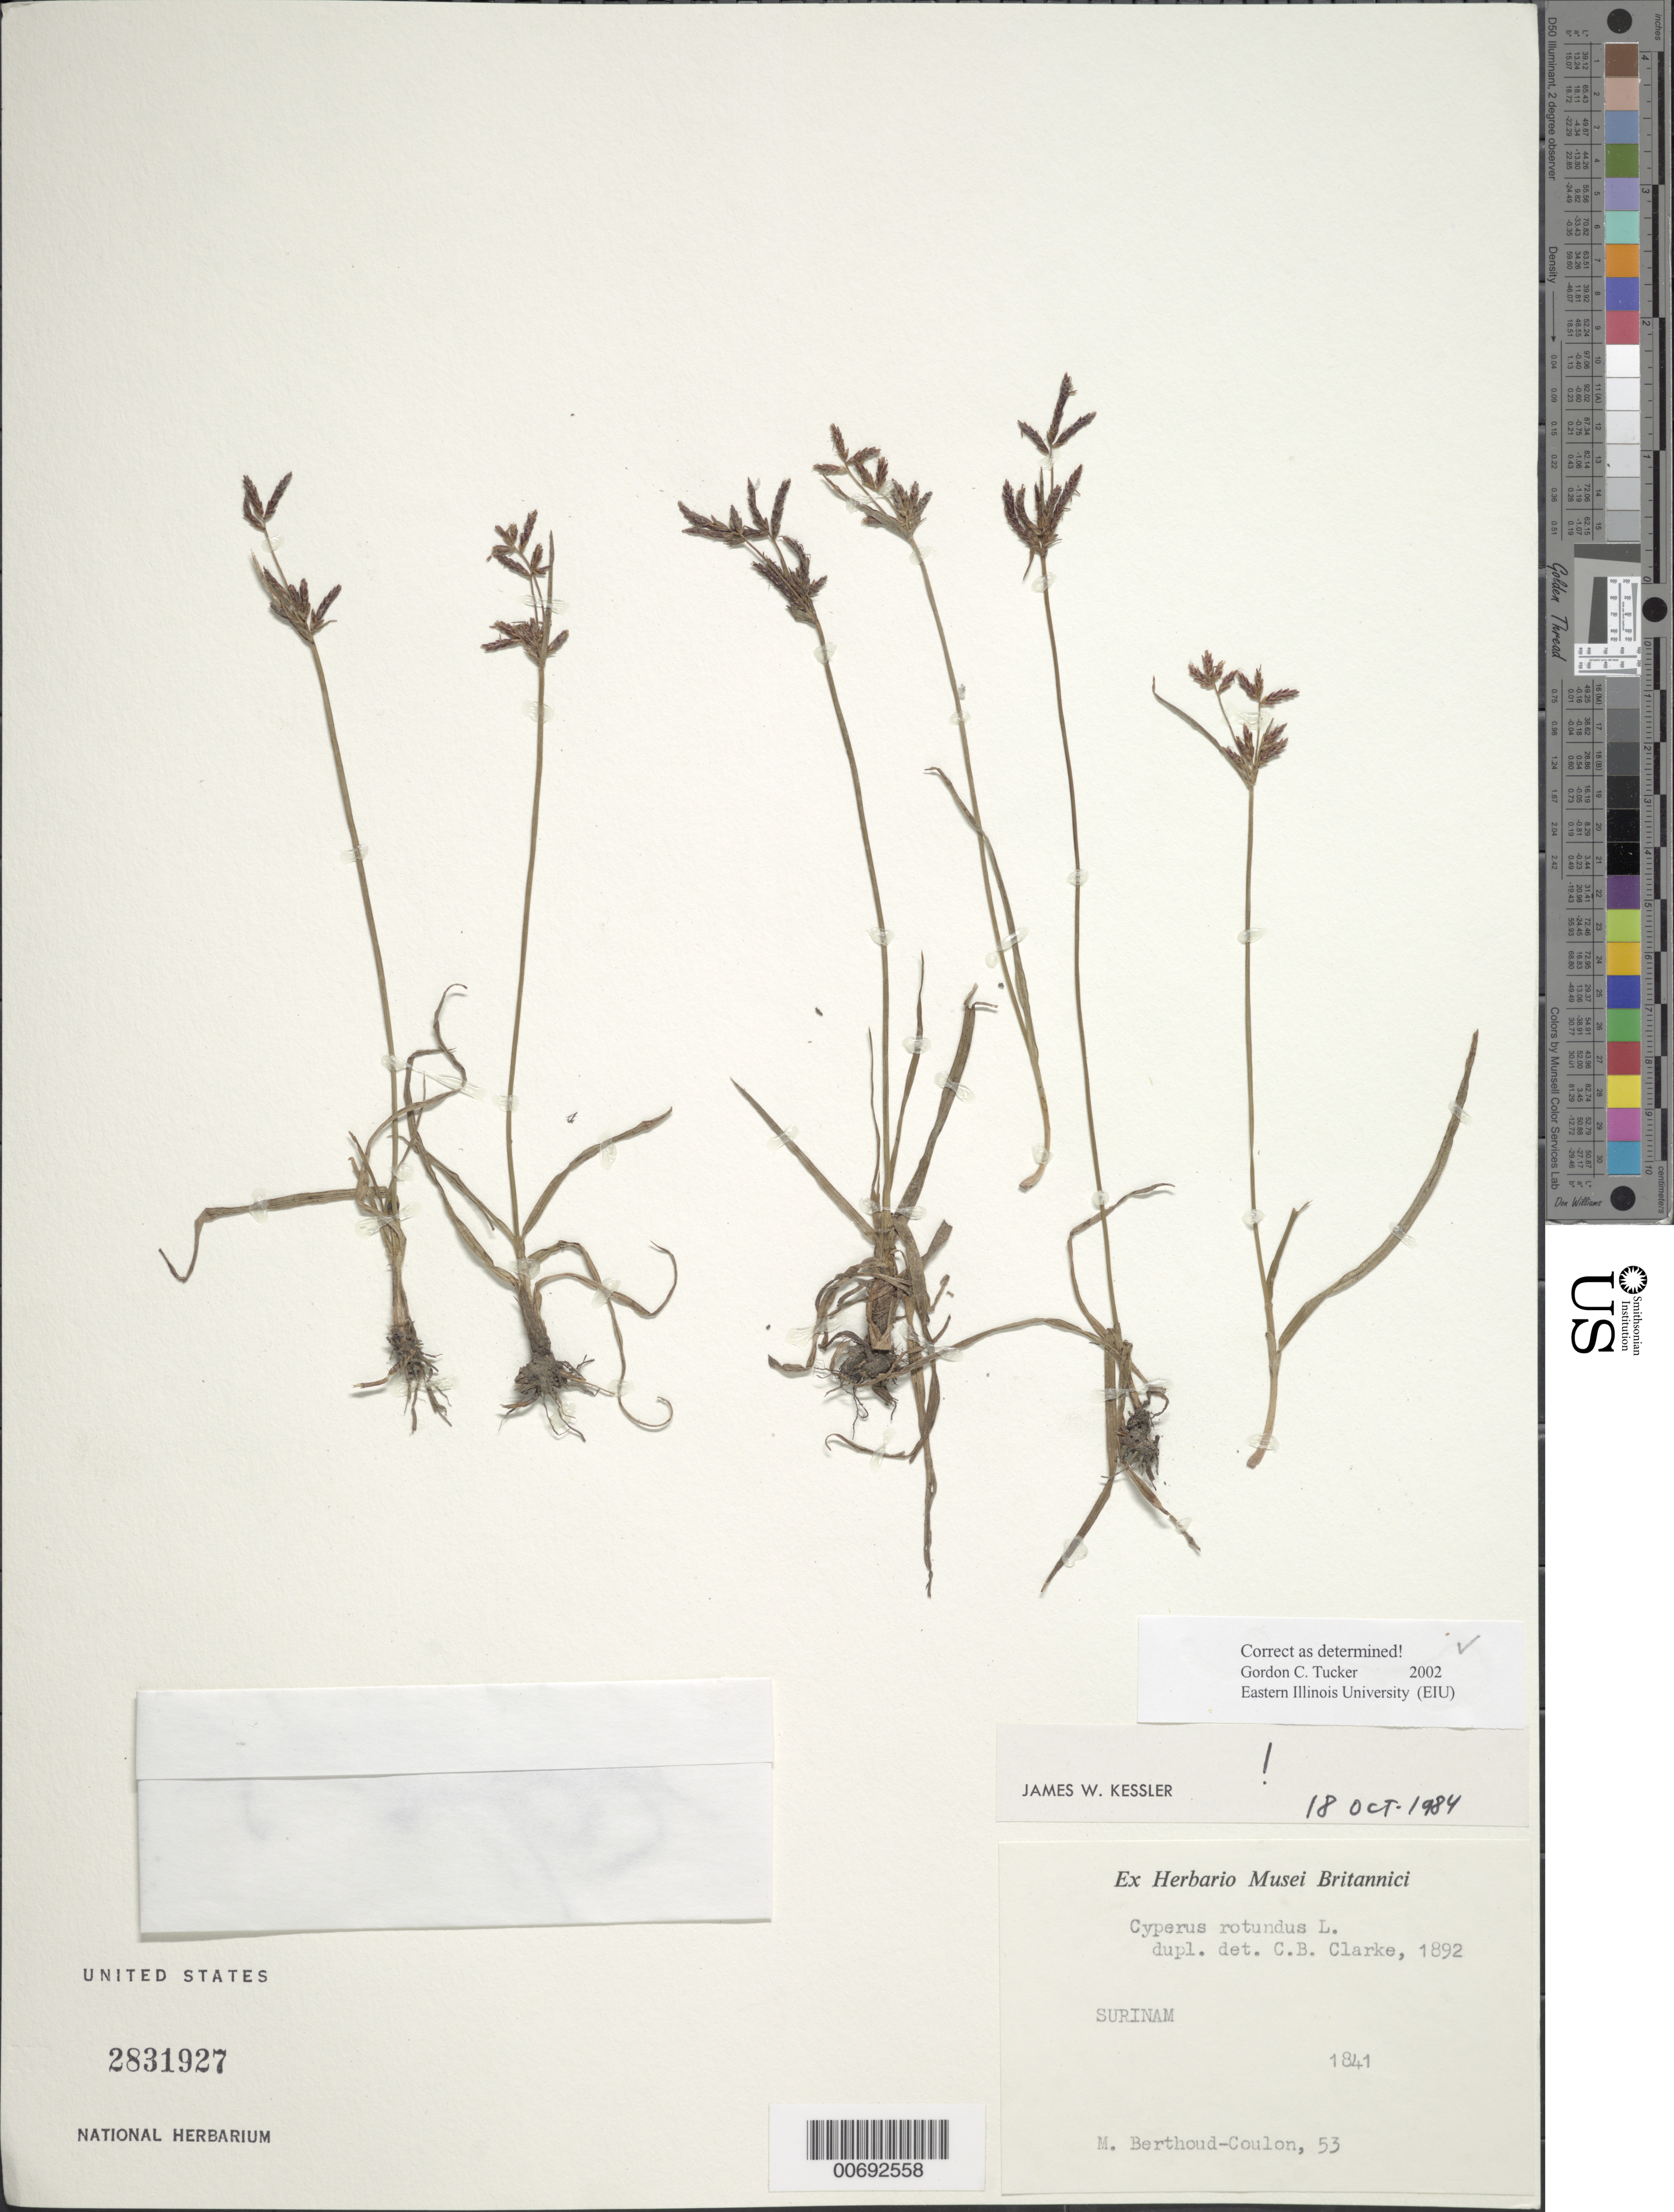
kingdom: Plantae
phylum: Tracheophyta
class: Liliopsida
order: Poales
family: Cyperaceae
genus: Cyperus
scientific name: Cyperus rotundus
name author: L.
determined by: Tucker, G. C.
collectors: C. Berthoud-Coulon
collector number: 53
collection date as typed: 1841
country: Suriname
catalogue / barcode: US 2831927